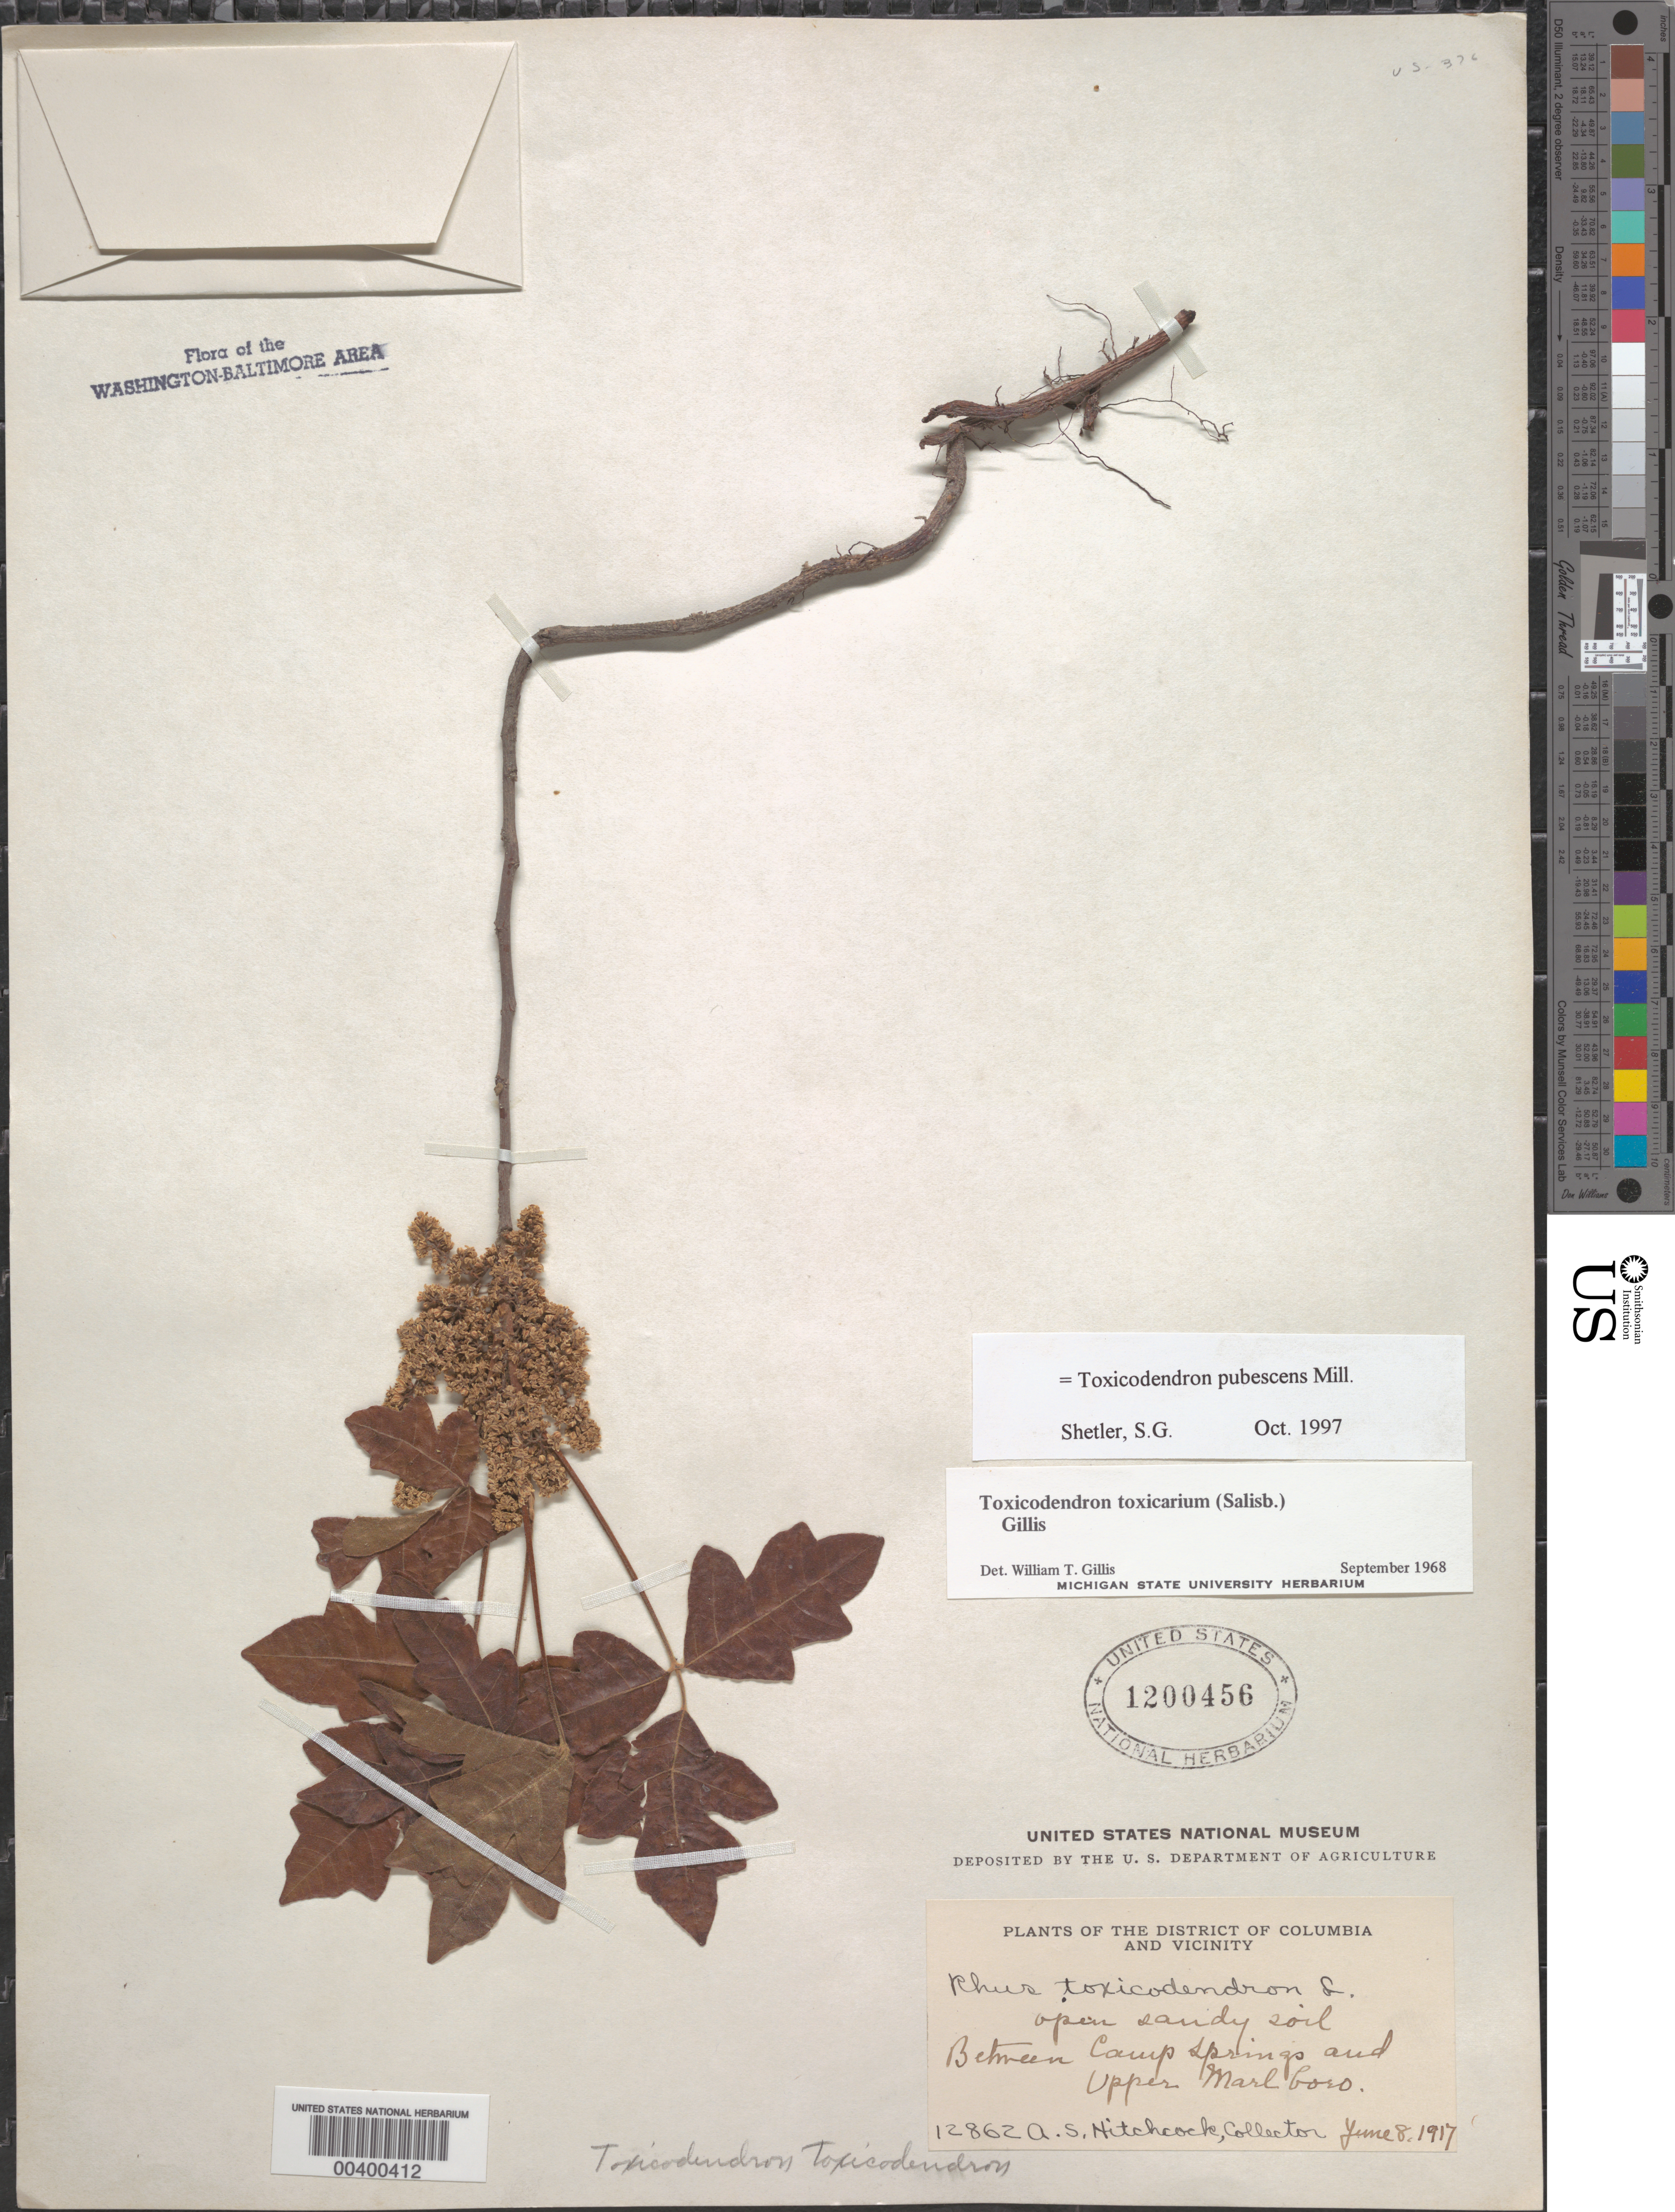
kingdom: Plantae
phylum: Tracheophyta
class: Magnoliopsida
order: Sapindales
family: Anacardiaceae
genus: Toxicodendron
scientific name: Toxicodendron pubescens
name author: Mill.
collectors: A. S. Hitchcock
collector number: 12862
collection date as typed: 08 Jun 1917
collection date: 1917-06-08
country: United States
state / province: Maryland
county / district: Prince George's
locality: between Camp Springs and Upper Marlboro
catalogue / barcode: US 1200456